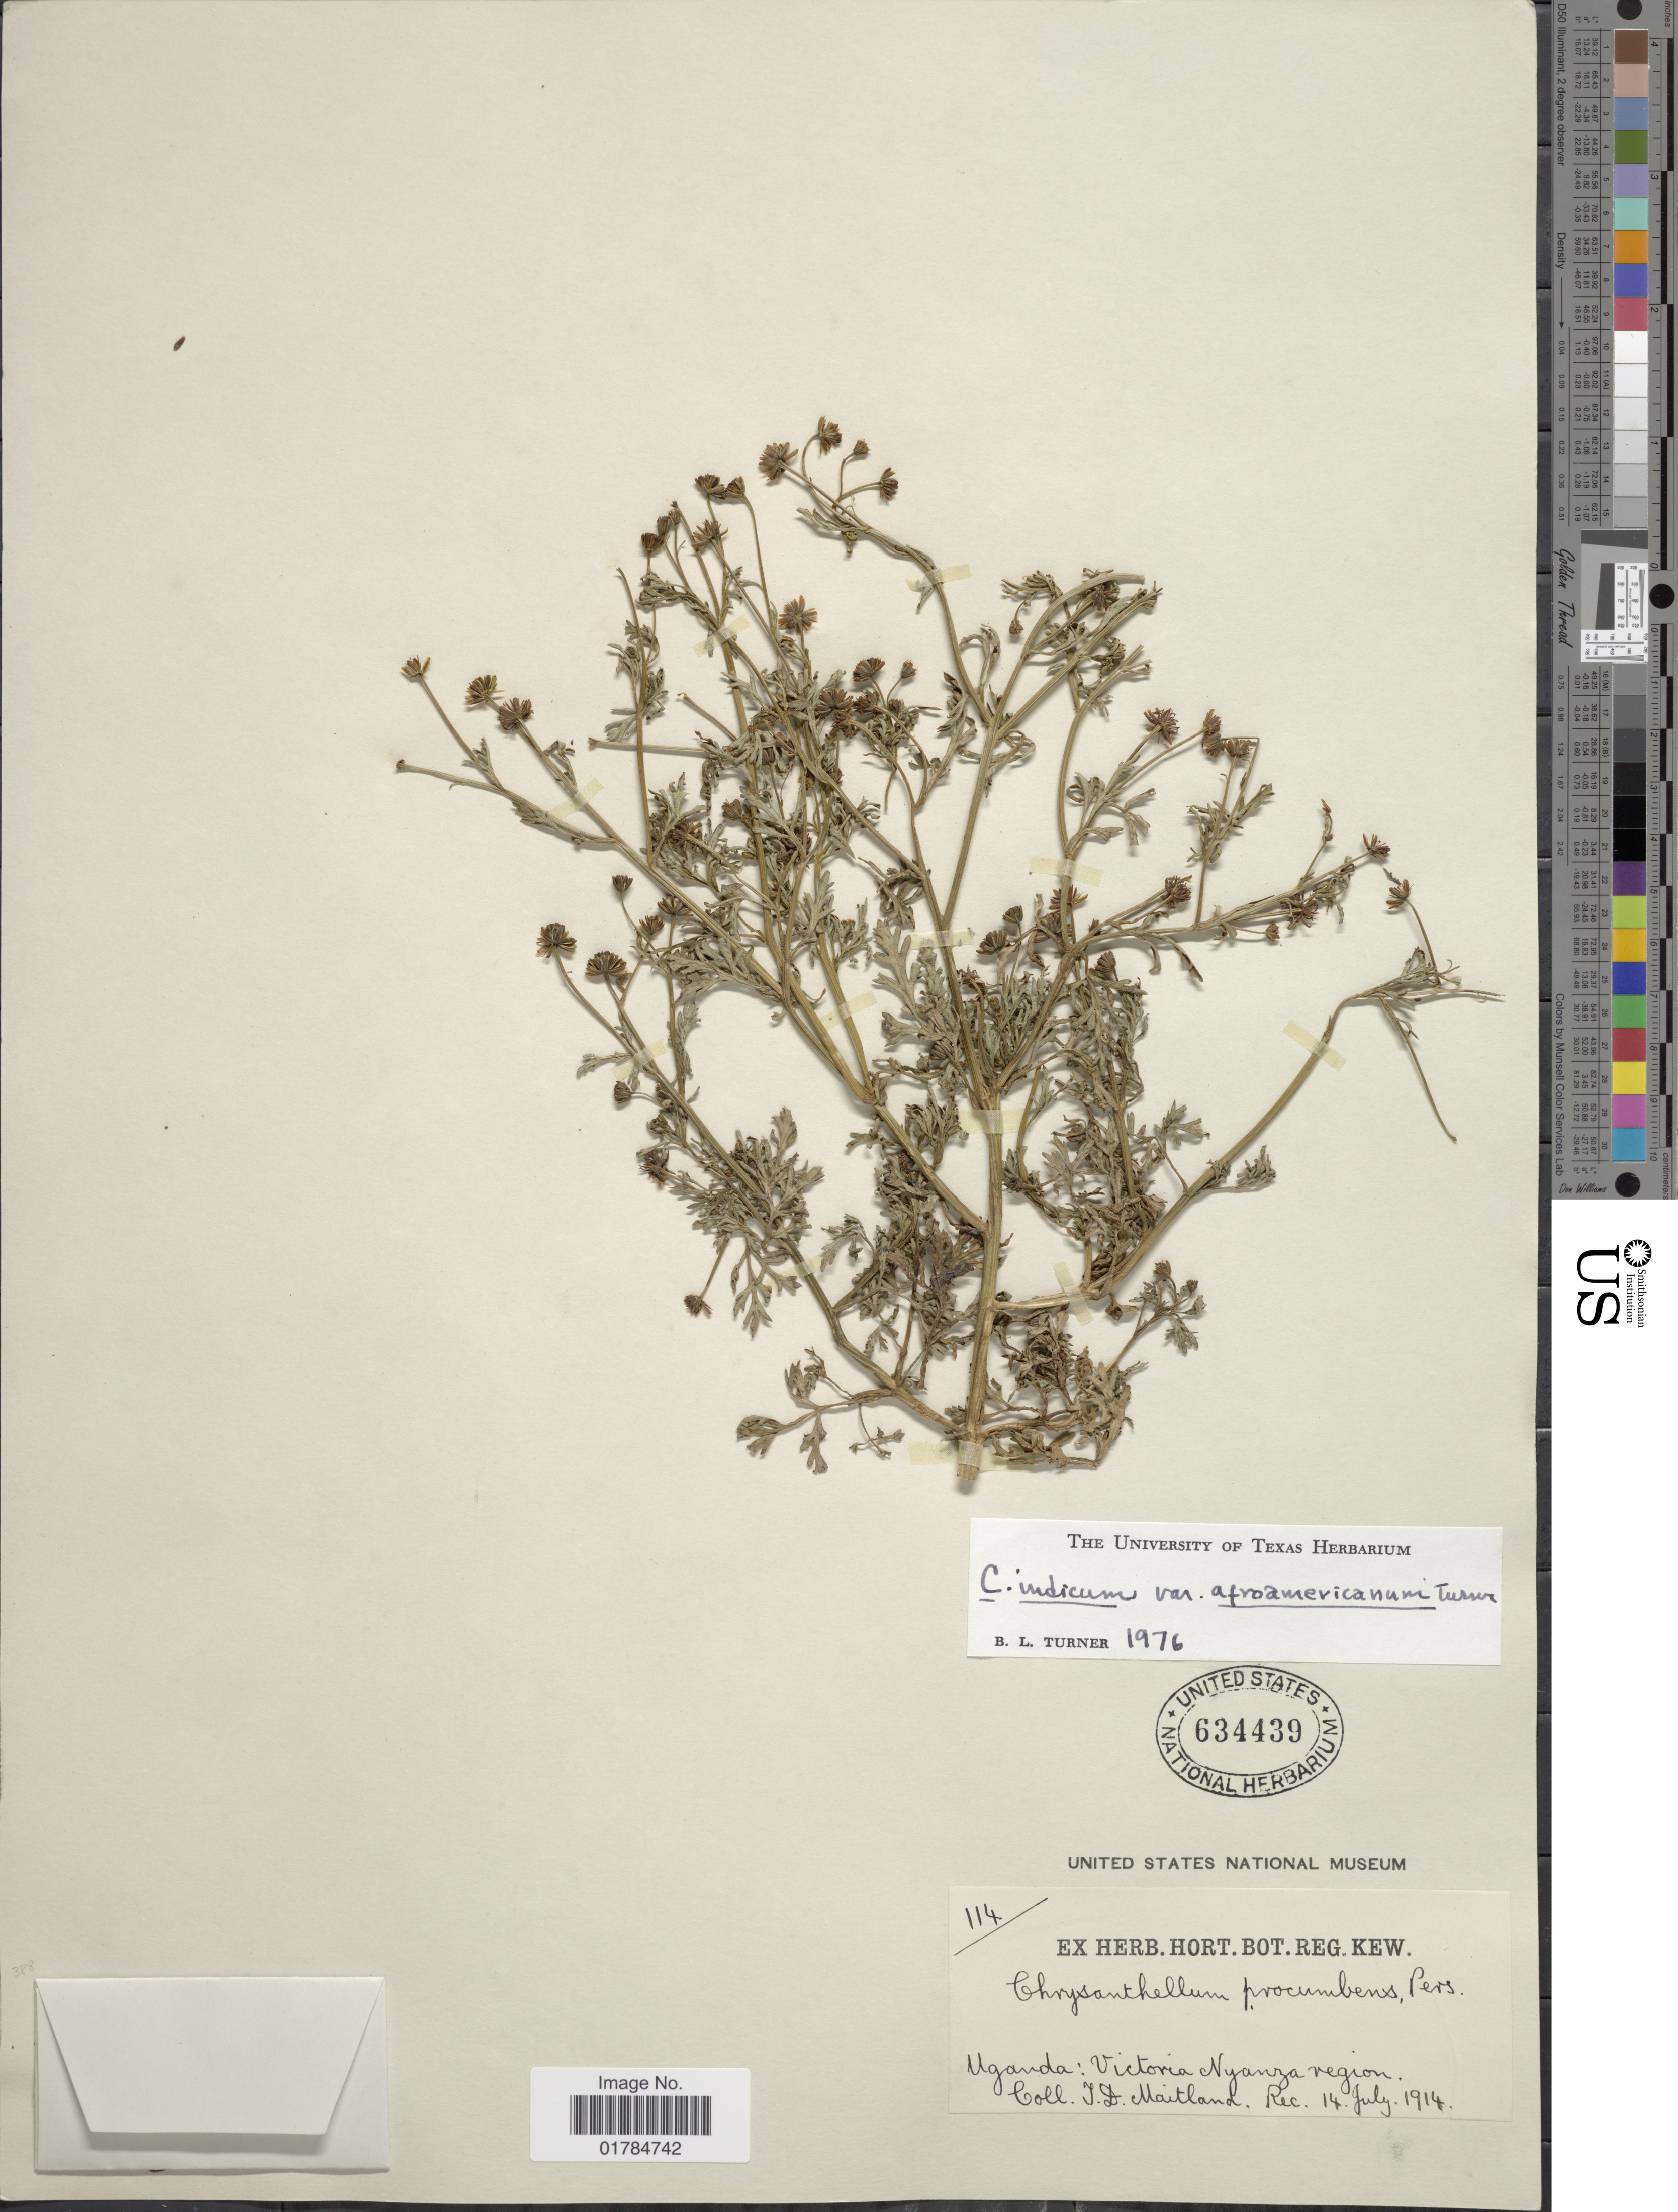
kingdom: Plantae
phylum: Tracheophyta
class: Magnoliopsida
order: Asterales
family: Asteraceae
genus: Chrysanthellum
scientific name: Chrysanthellum indicum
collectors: T. Maitland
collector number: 114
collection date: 1914-07-14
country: Uganda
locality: Victoria Nyanza Region.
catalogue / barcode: US 634439